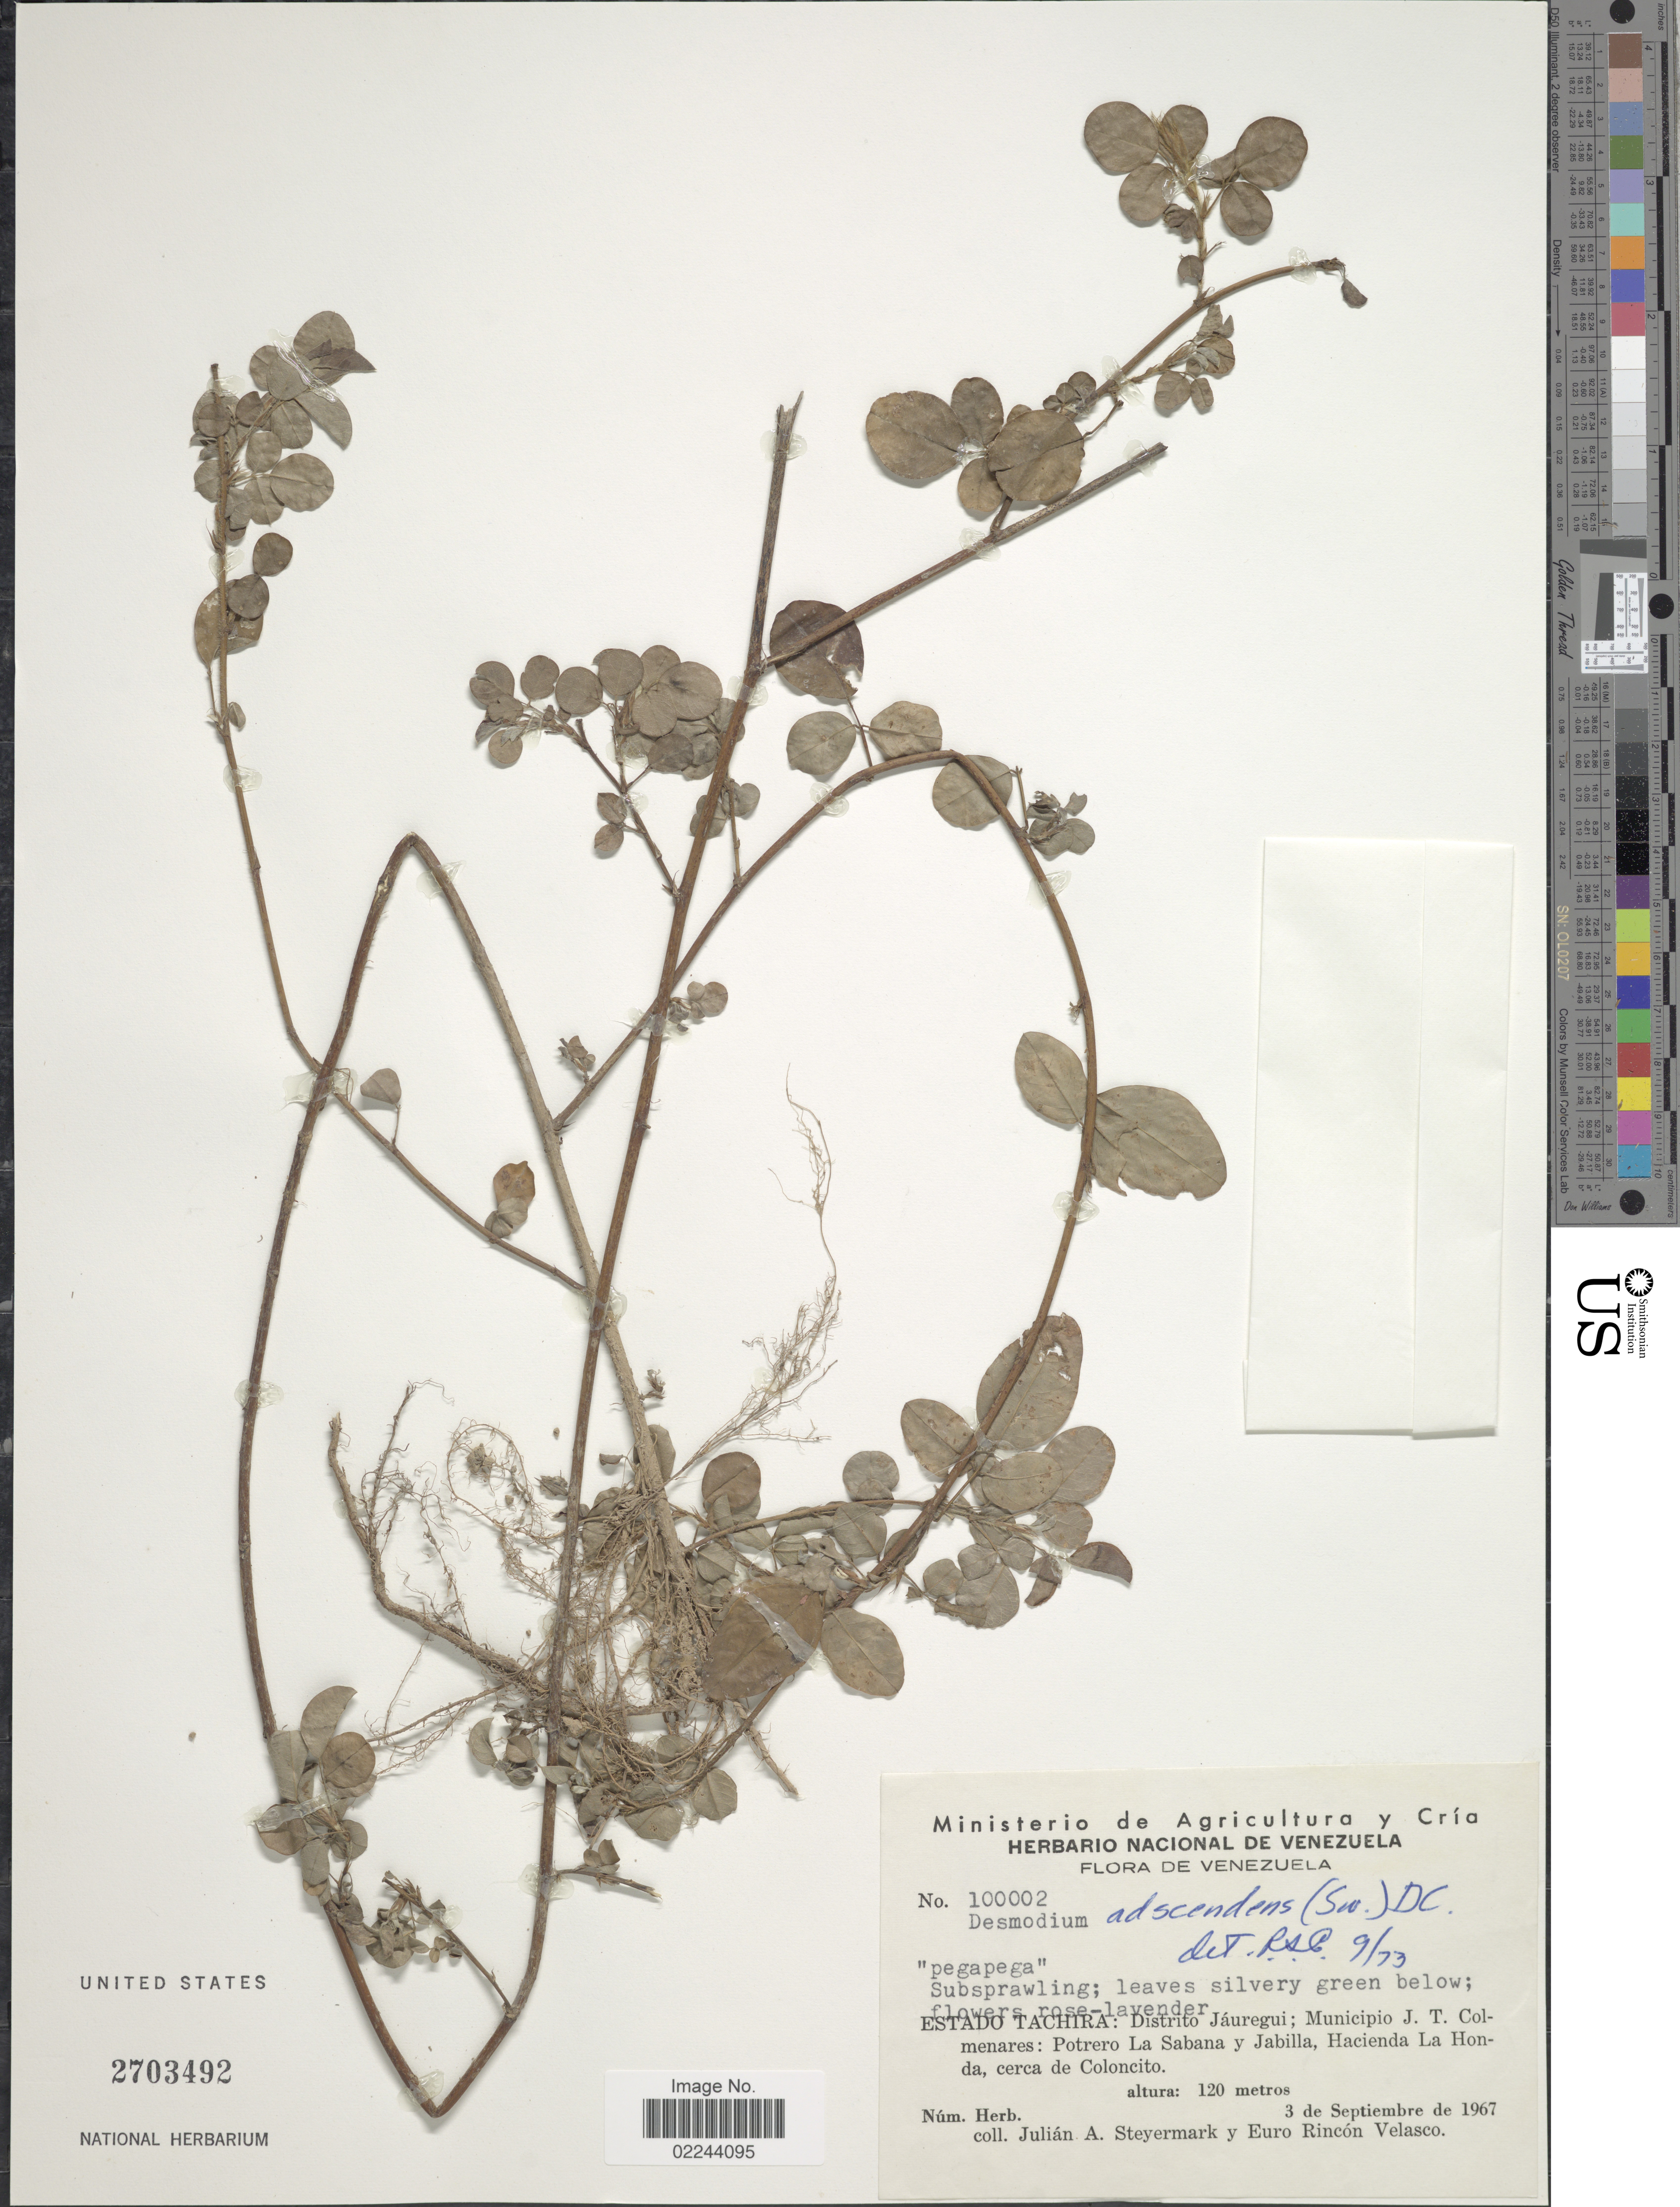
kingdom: Plantae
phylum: Tracheophyta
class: Magnoliopsida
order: Fabales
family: Fabaceae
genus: Grona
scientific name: Grona adscendens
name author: (Sw.) H. Ohashi & K. Ohashi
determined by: Strong, Mark T., (BOT), Smithsonian Institution - National Museum of Natural History (UNITED STATES)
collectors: J. Steyermark & E. Velasco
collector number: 100002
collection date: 1967-09-03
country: Venezuela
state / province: Tachira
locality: Distrito Jáuregui; Municipio J.T. Colmenares: Potrero La Sabana y Jabilla, Hacienda La Honda, cerca de Coloncito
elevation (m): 120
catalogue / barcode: US 2703492